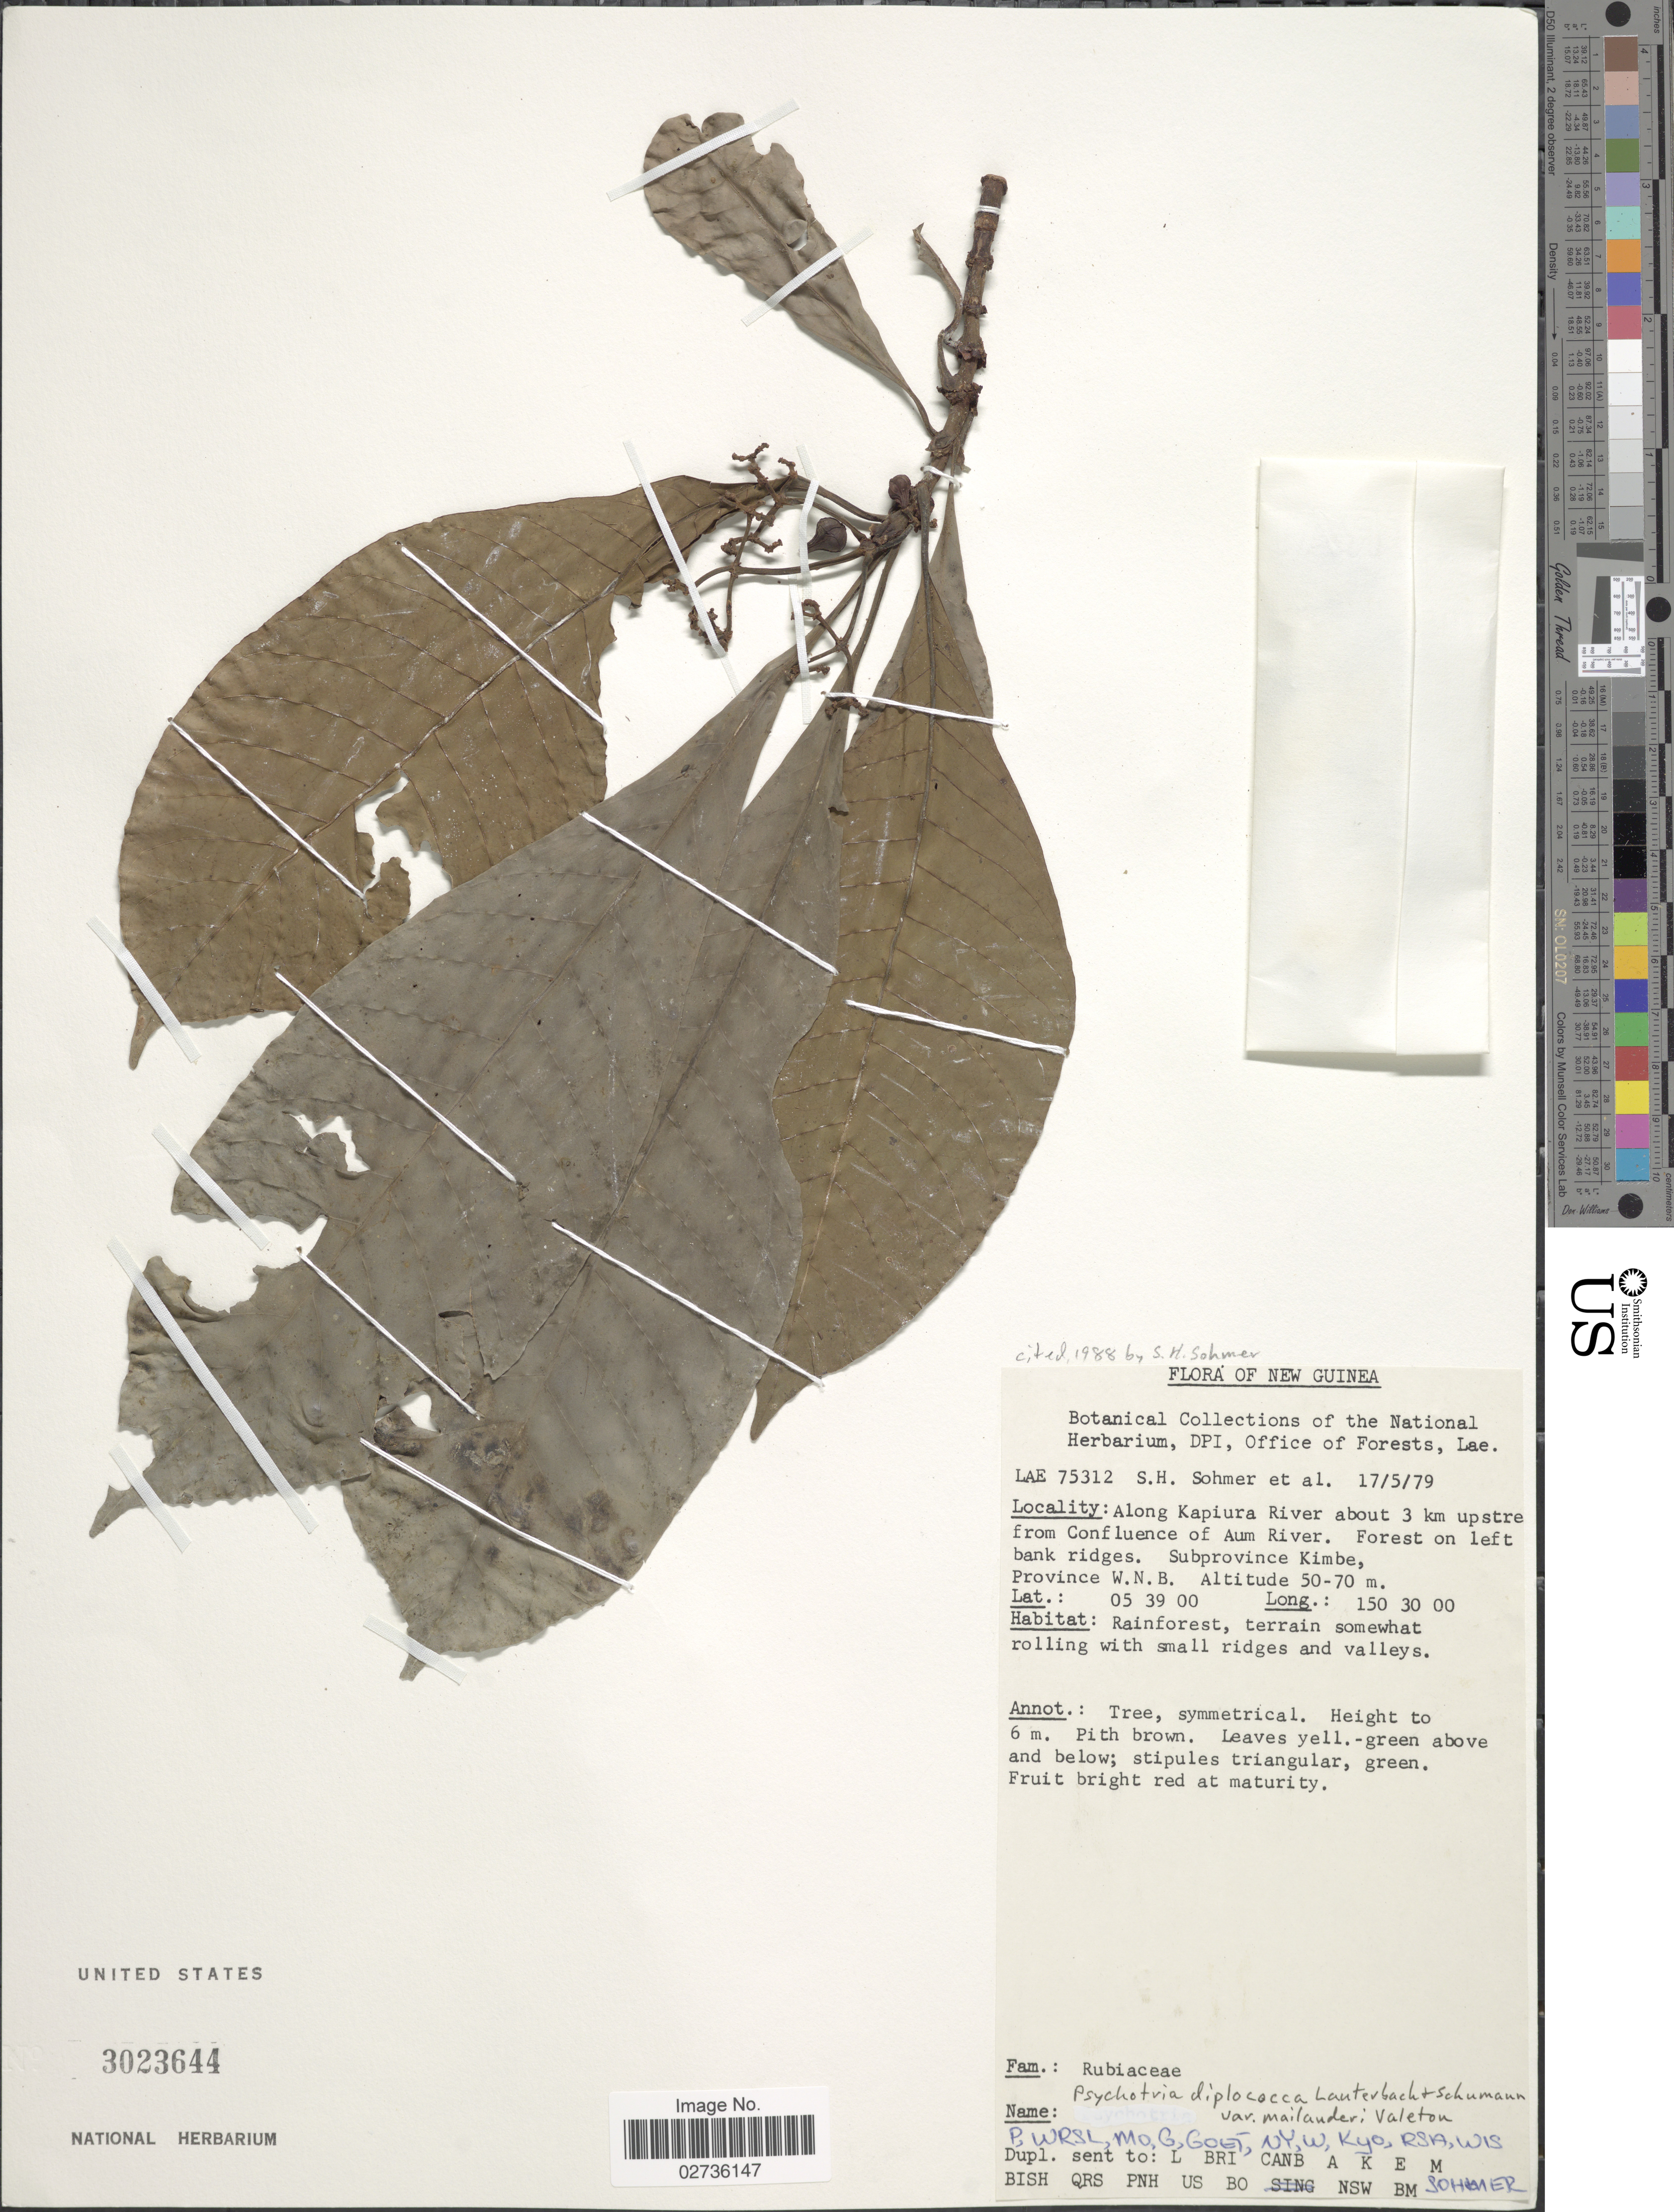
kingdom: Plantae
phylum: Tracheophyta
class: Magnoliopsida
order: Gentianales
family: Rubiaceae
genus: Psychotria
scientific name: Psychotria diplococca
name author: Lauterb. & K. Schum.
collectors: S. H. Sohmer & et al.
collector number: LAE75312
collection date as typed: Transcribed d/m/y: 17/5/79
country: Papua New Guinea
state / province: West New Britain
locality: New Guinea. Along Kapiura River about 3 km upstre from Confluence of Aum River. Forest on left bank ridges. Subprovince Kimbe, Province W.N.B.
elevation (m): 50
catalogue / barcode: US 3023644